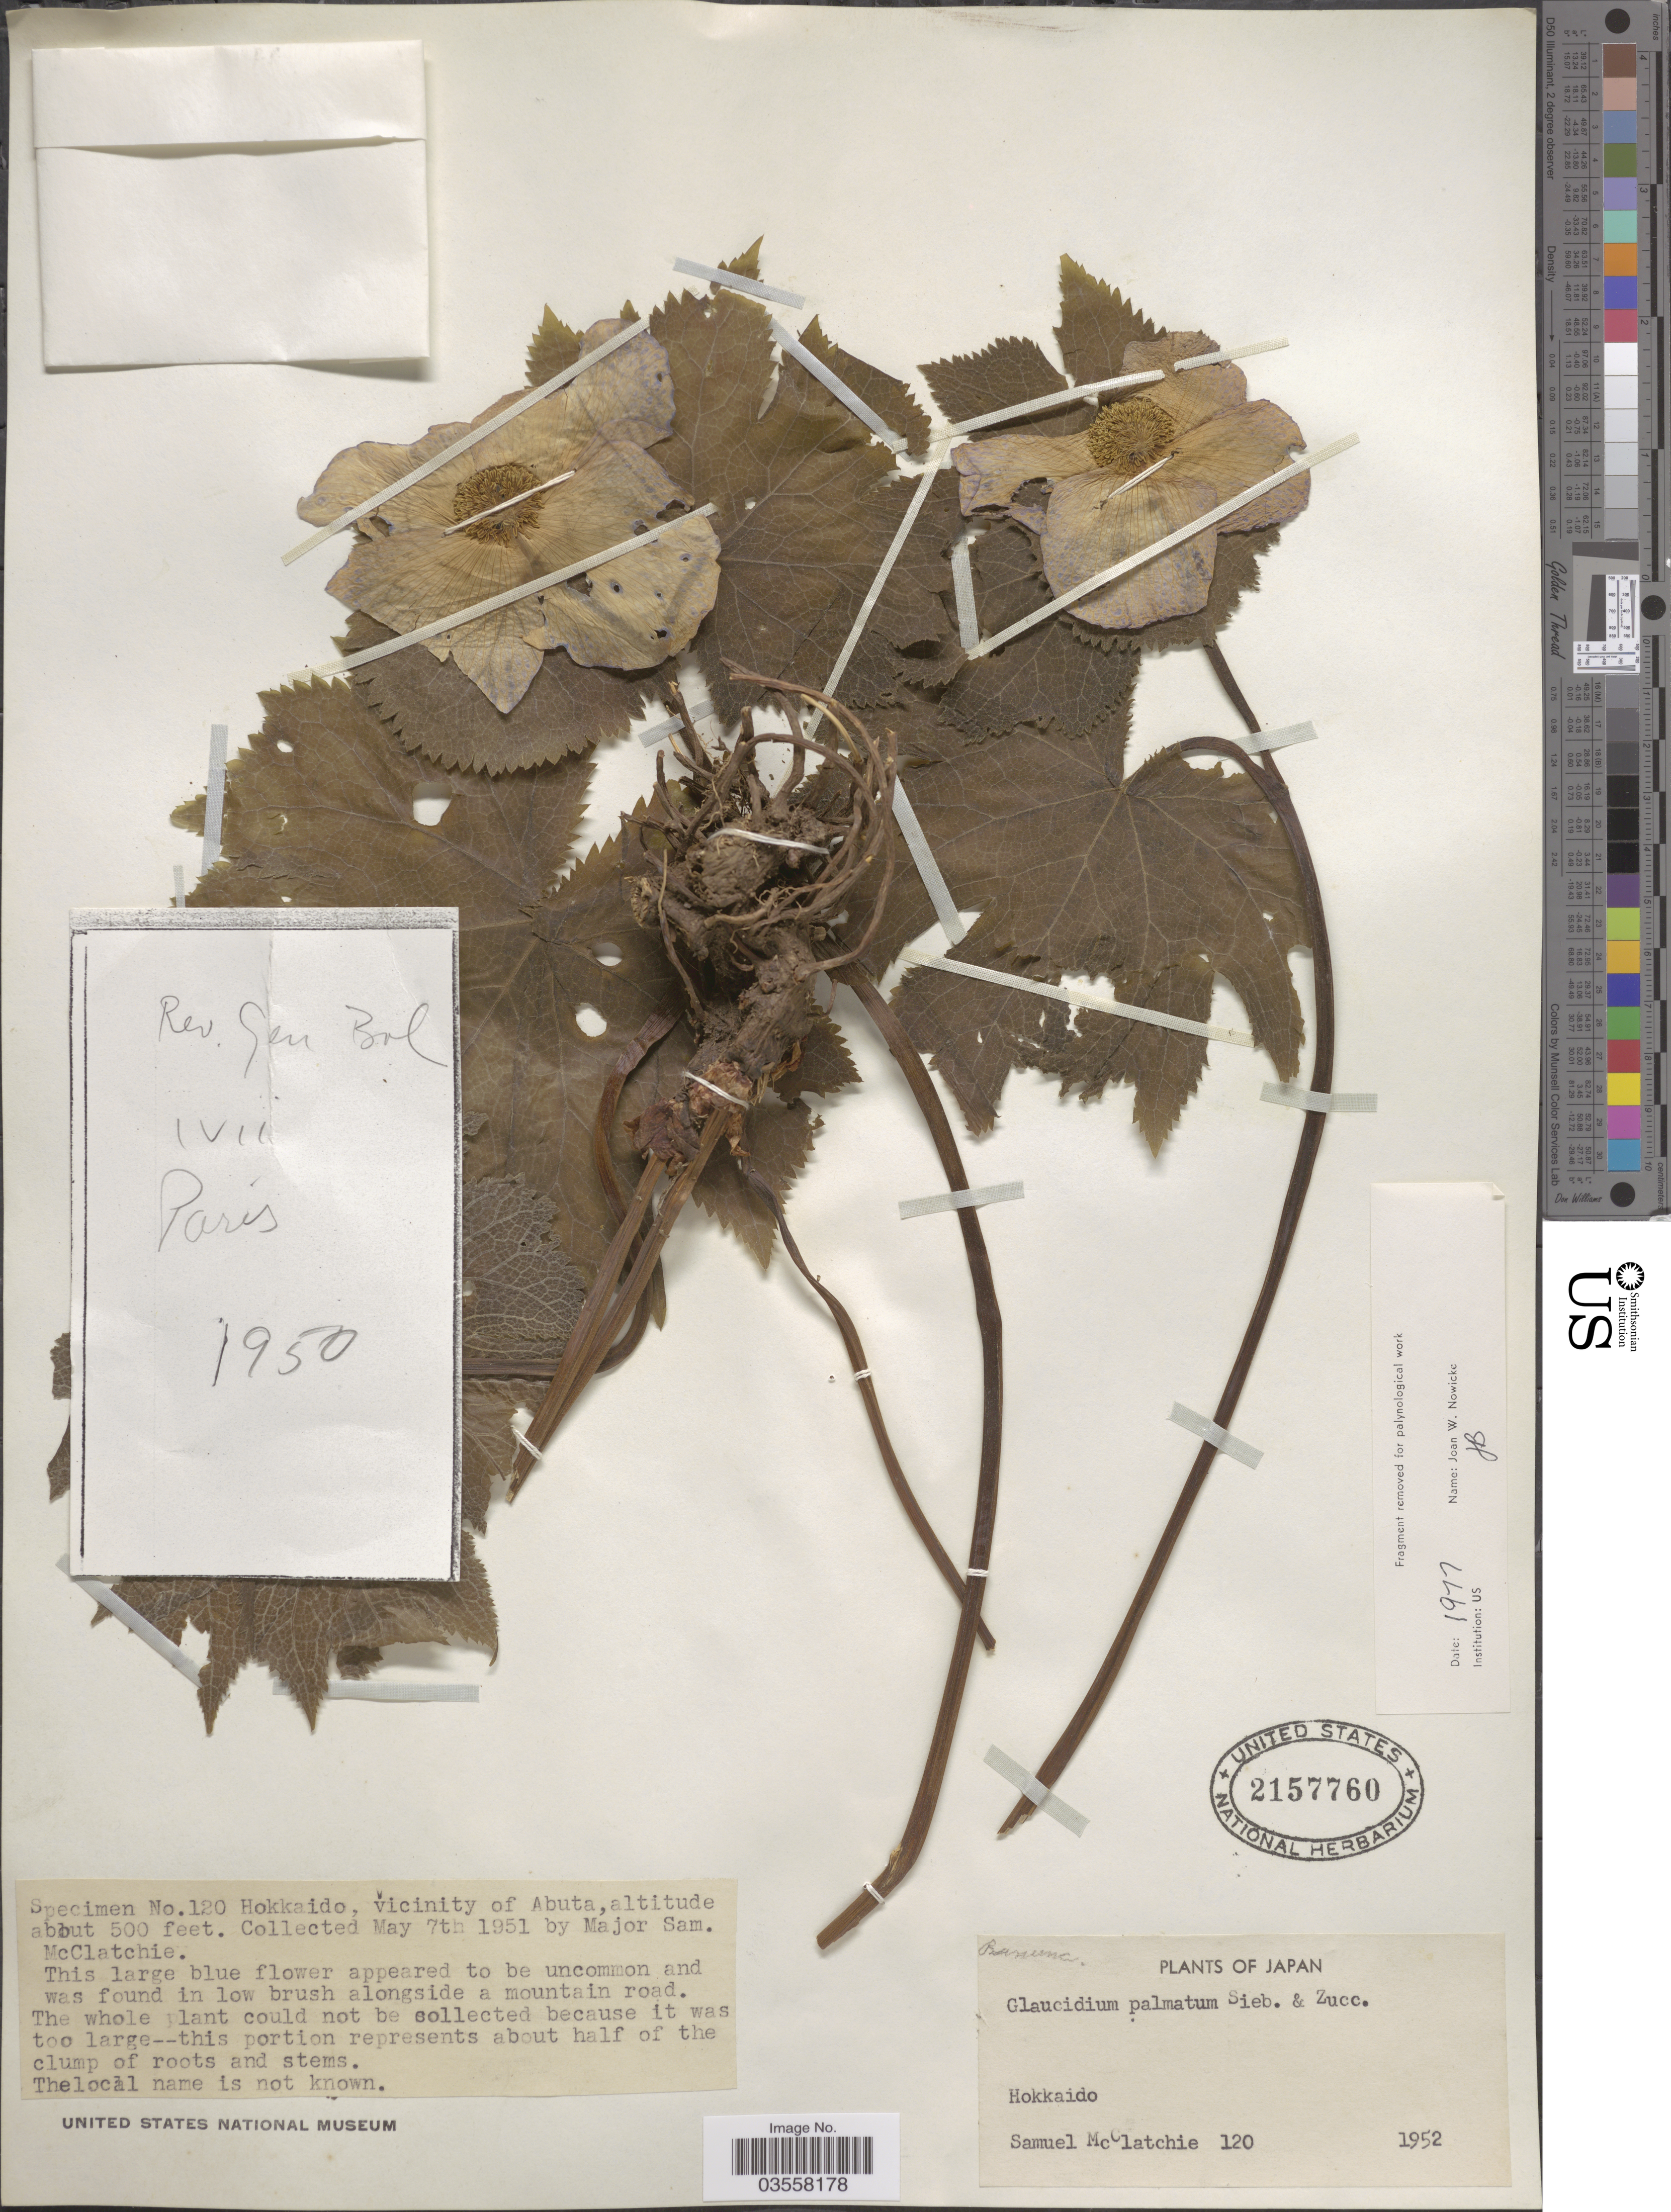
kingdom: Plantae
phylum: Tracheophyta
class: Magnoliopsida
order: Ranunculales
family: Ranunculaceae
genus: Glaucidium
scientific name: Glaucidium palmatum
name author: Siebold & Zucc.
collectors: S. McClatchie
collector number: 120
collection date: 1951-05-07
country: Japan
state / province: Hokkaidō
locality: Vicinity of Abuta.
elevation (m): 152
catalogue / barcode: US 2157760